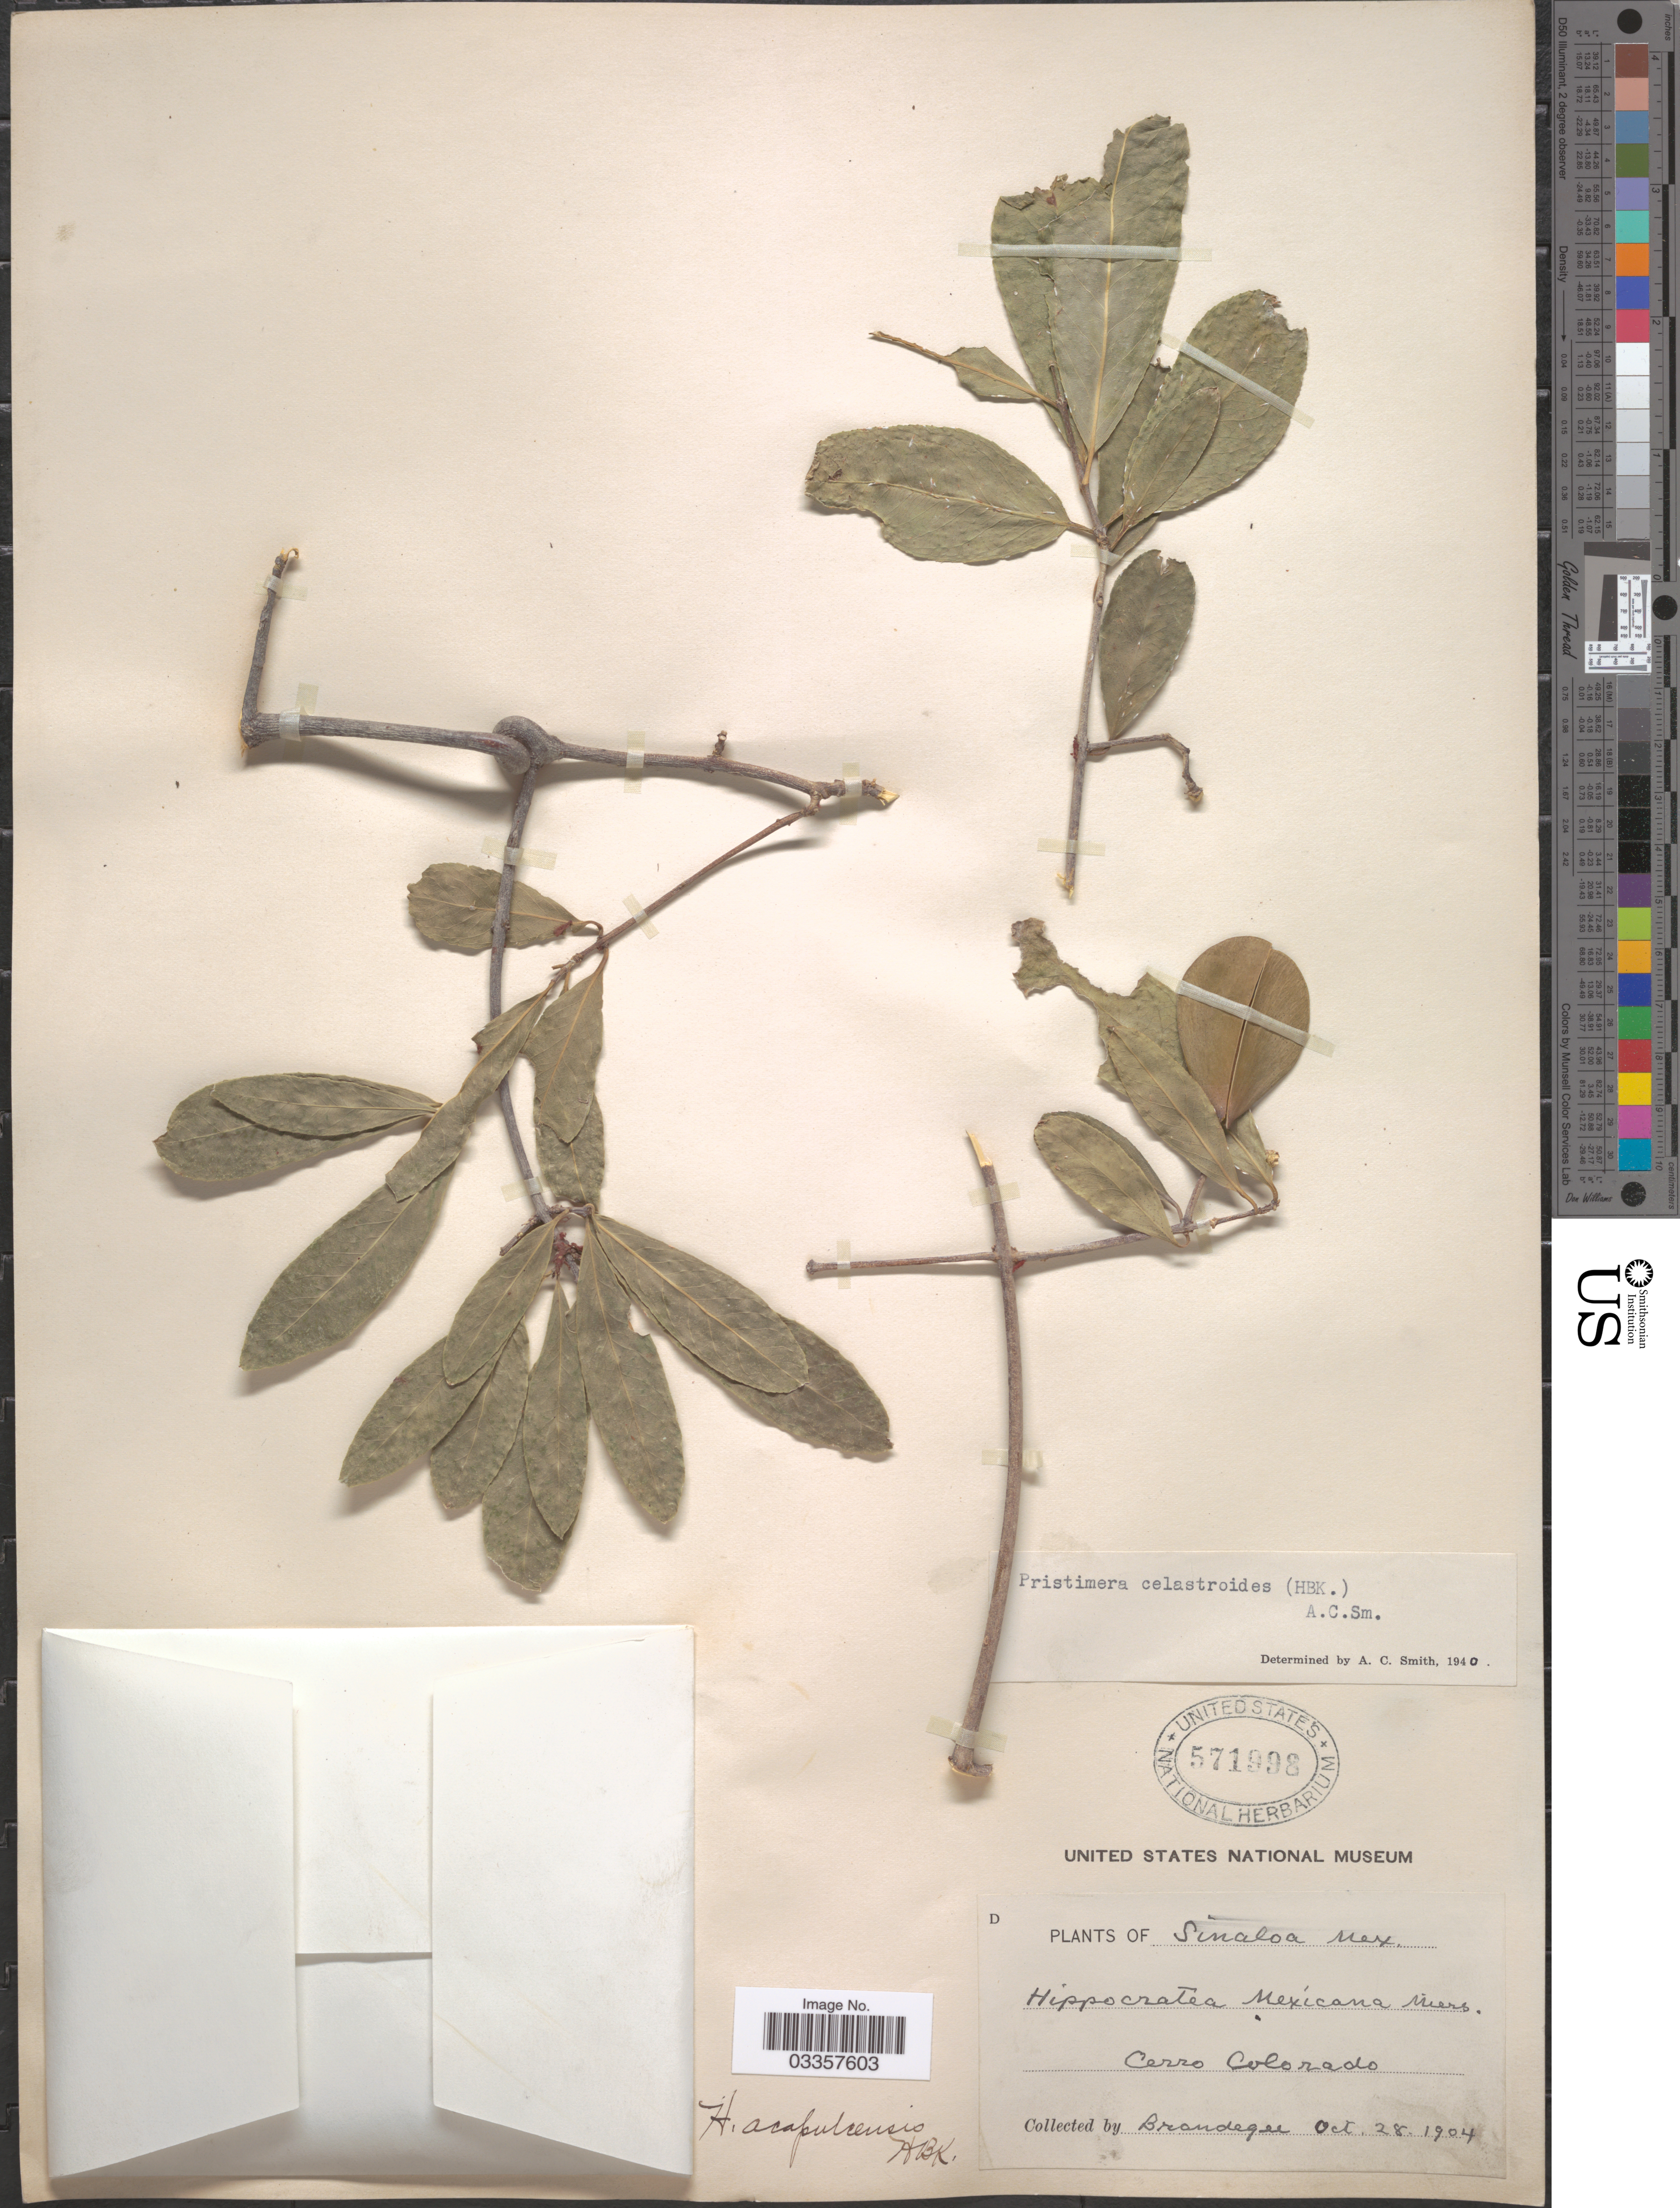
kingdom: Plantae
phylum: Tracheophyta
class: Magnoliopsida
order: Celastrales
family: Celastraceae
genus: Pristimera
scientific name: Pristimera celastroides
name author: (Kunth) A.C. Sm.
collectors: -- Brandegee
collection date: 1904-10-28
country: Mexico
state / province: Sinaloa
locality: Cerro Colorado.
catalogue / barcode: US 571998